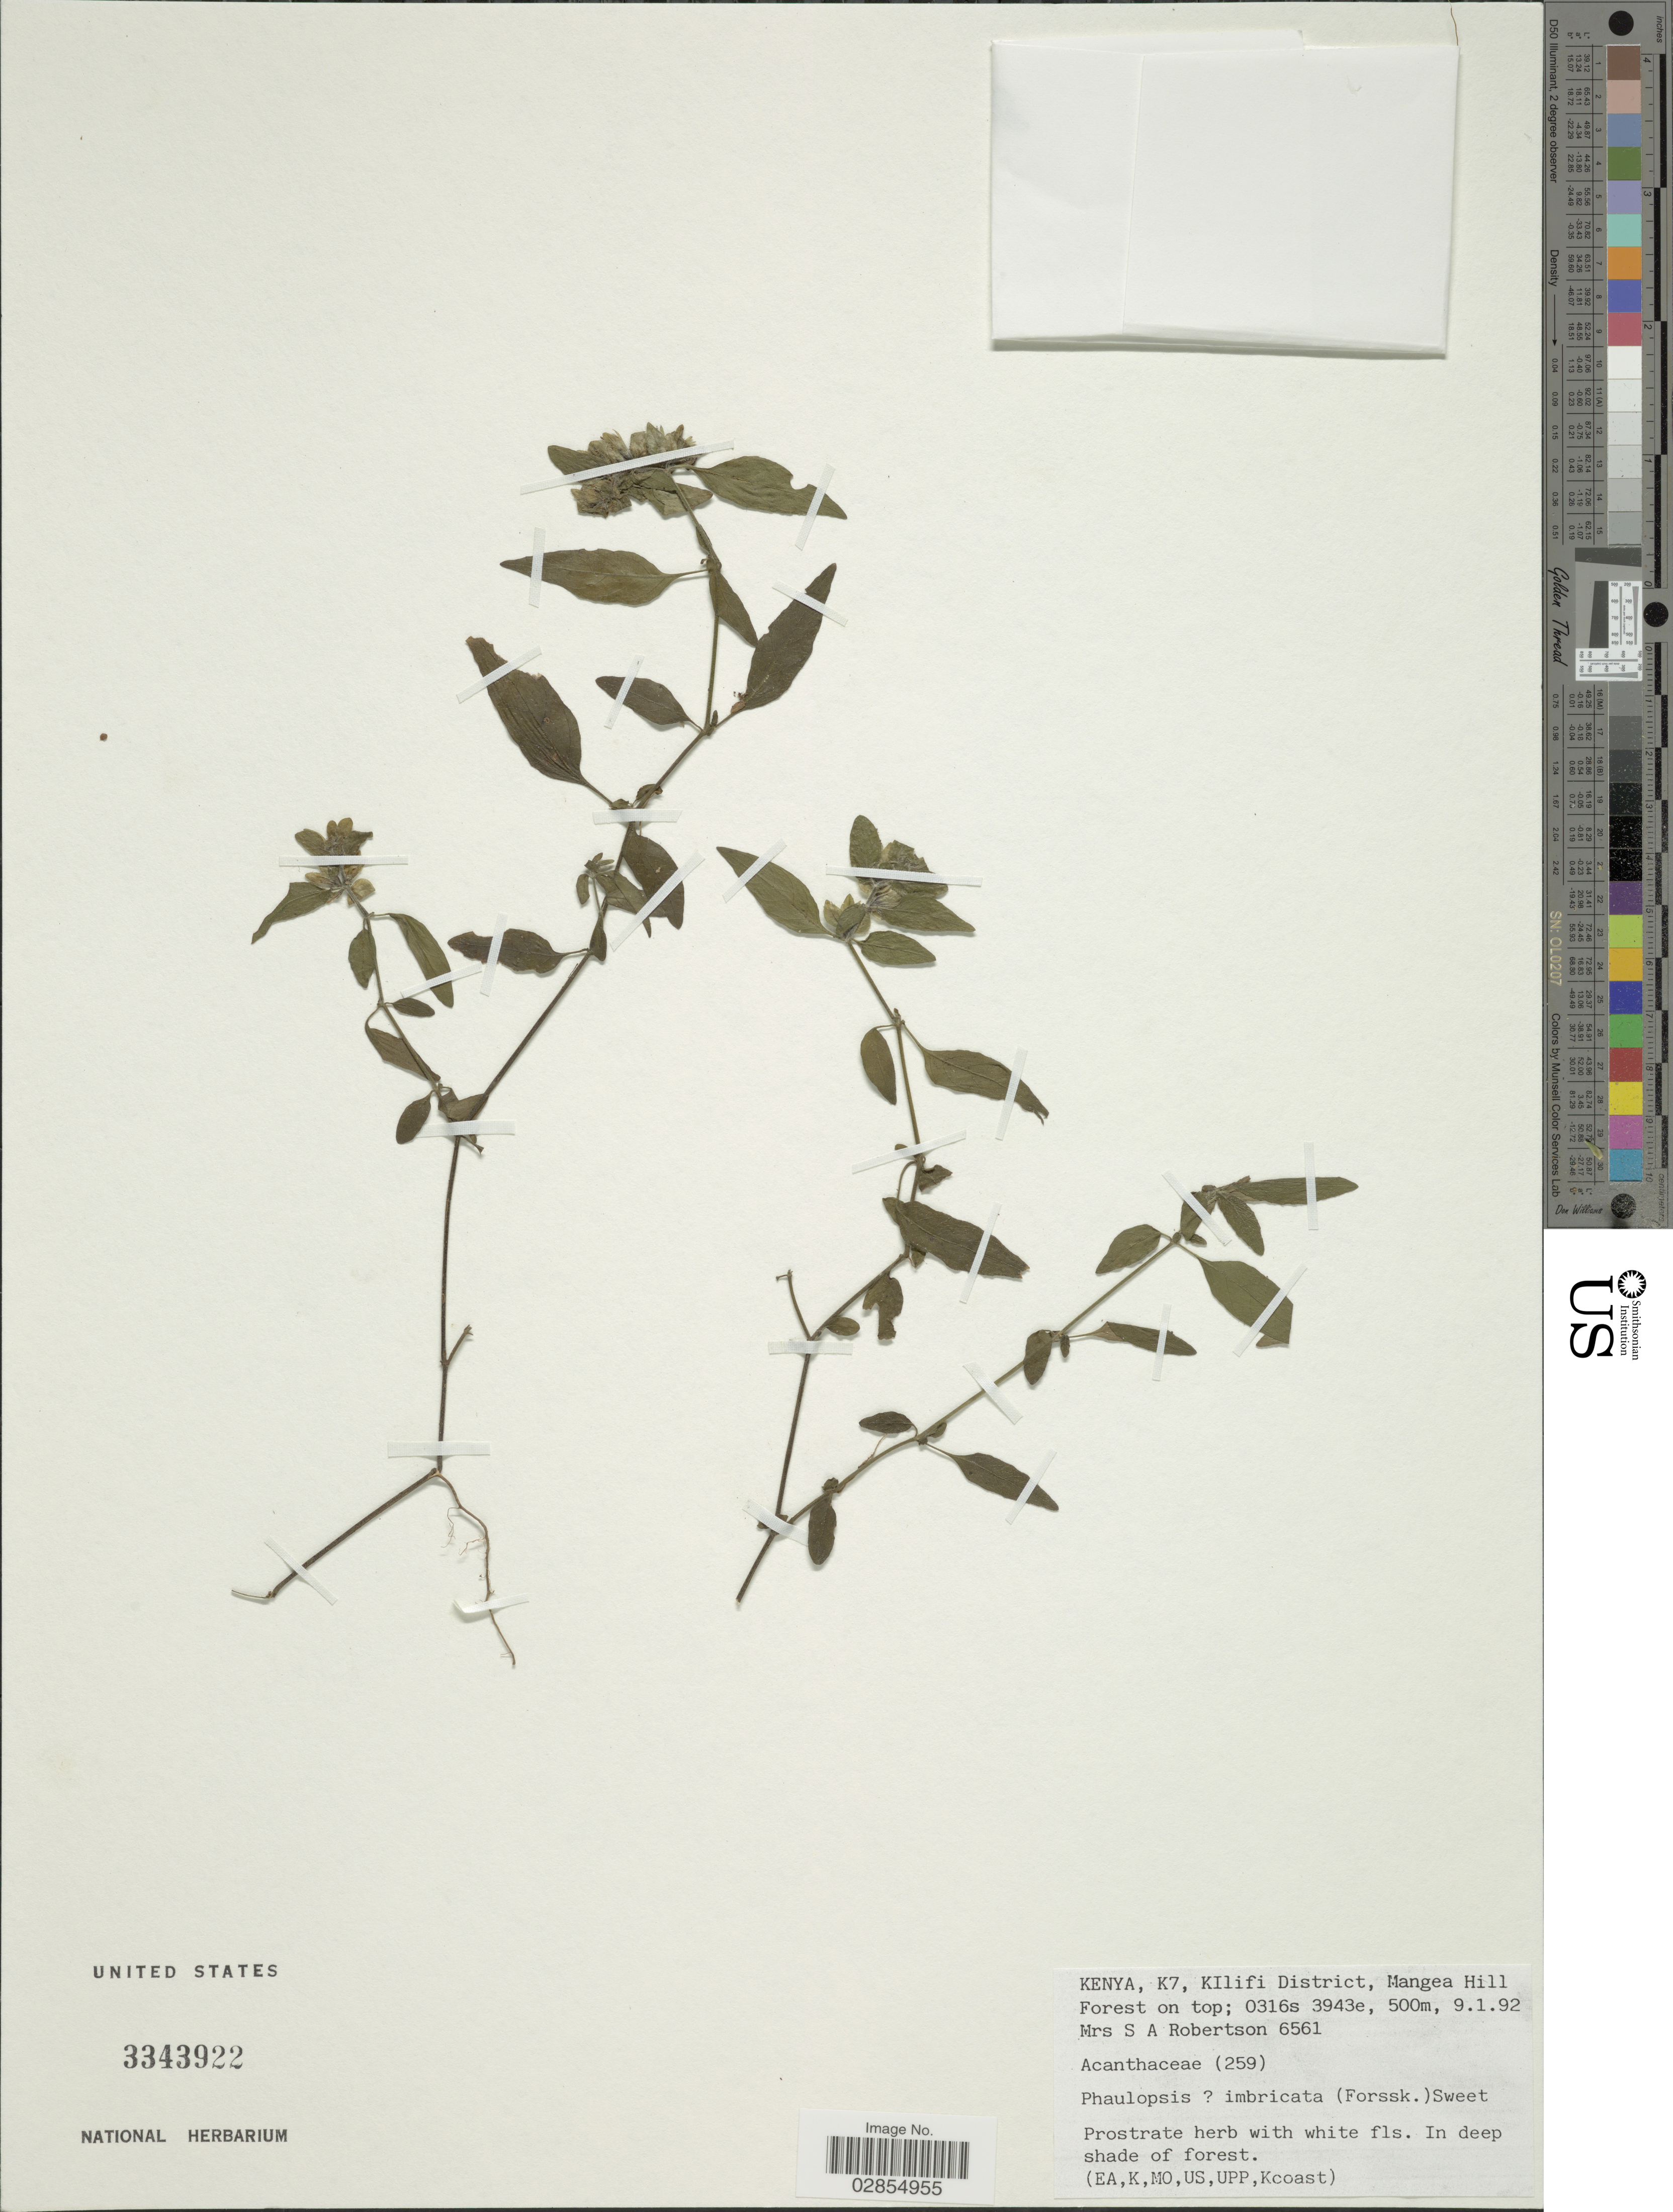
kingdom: Plantae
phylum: Tracheophyta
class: Magnoliopsida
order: Lamiales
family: Acanthaceae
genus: Phaulopsis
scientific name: Phaulopsis sp.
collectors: S. A. Robertson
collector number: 6561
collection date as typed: Transcribed d/m/y: 9/1/92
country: Kenya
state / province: Kilifi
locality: K7, Kilifi District, Mangea Hill Forest on top.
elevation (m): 500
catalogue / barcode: US 3343922